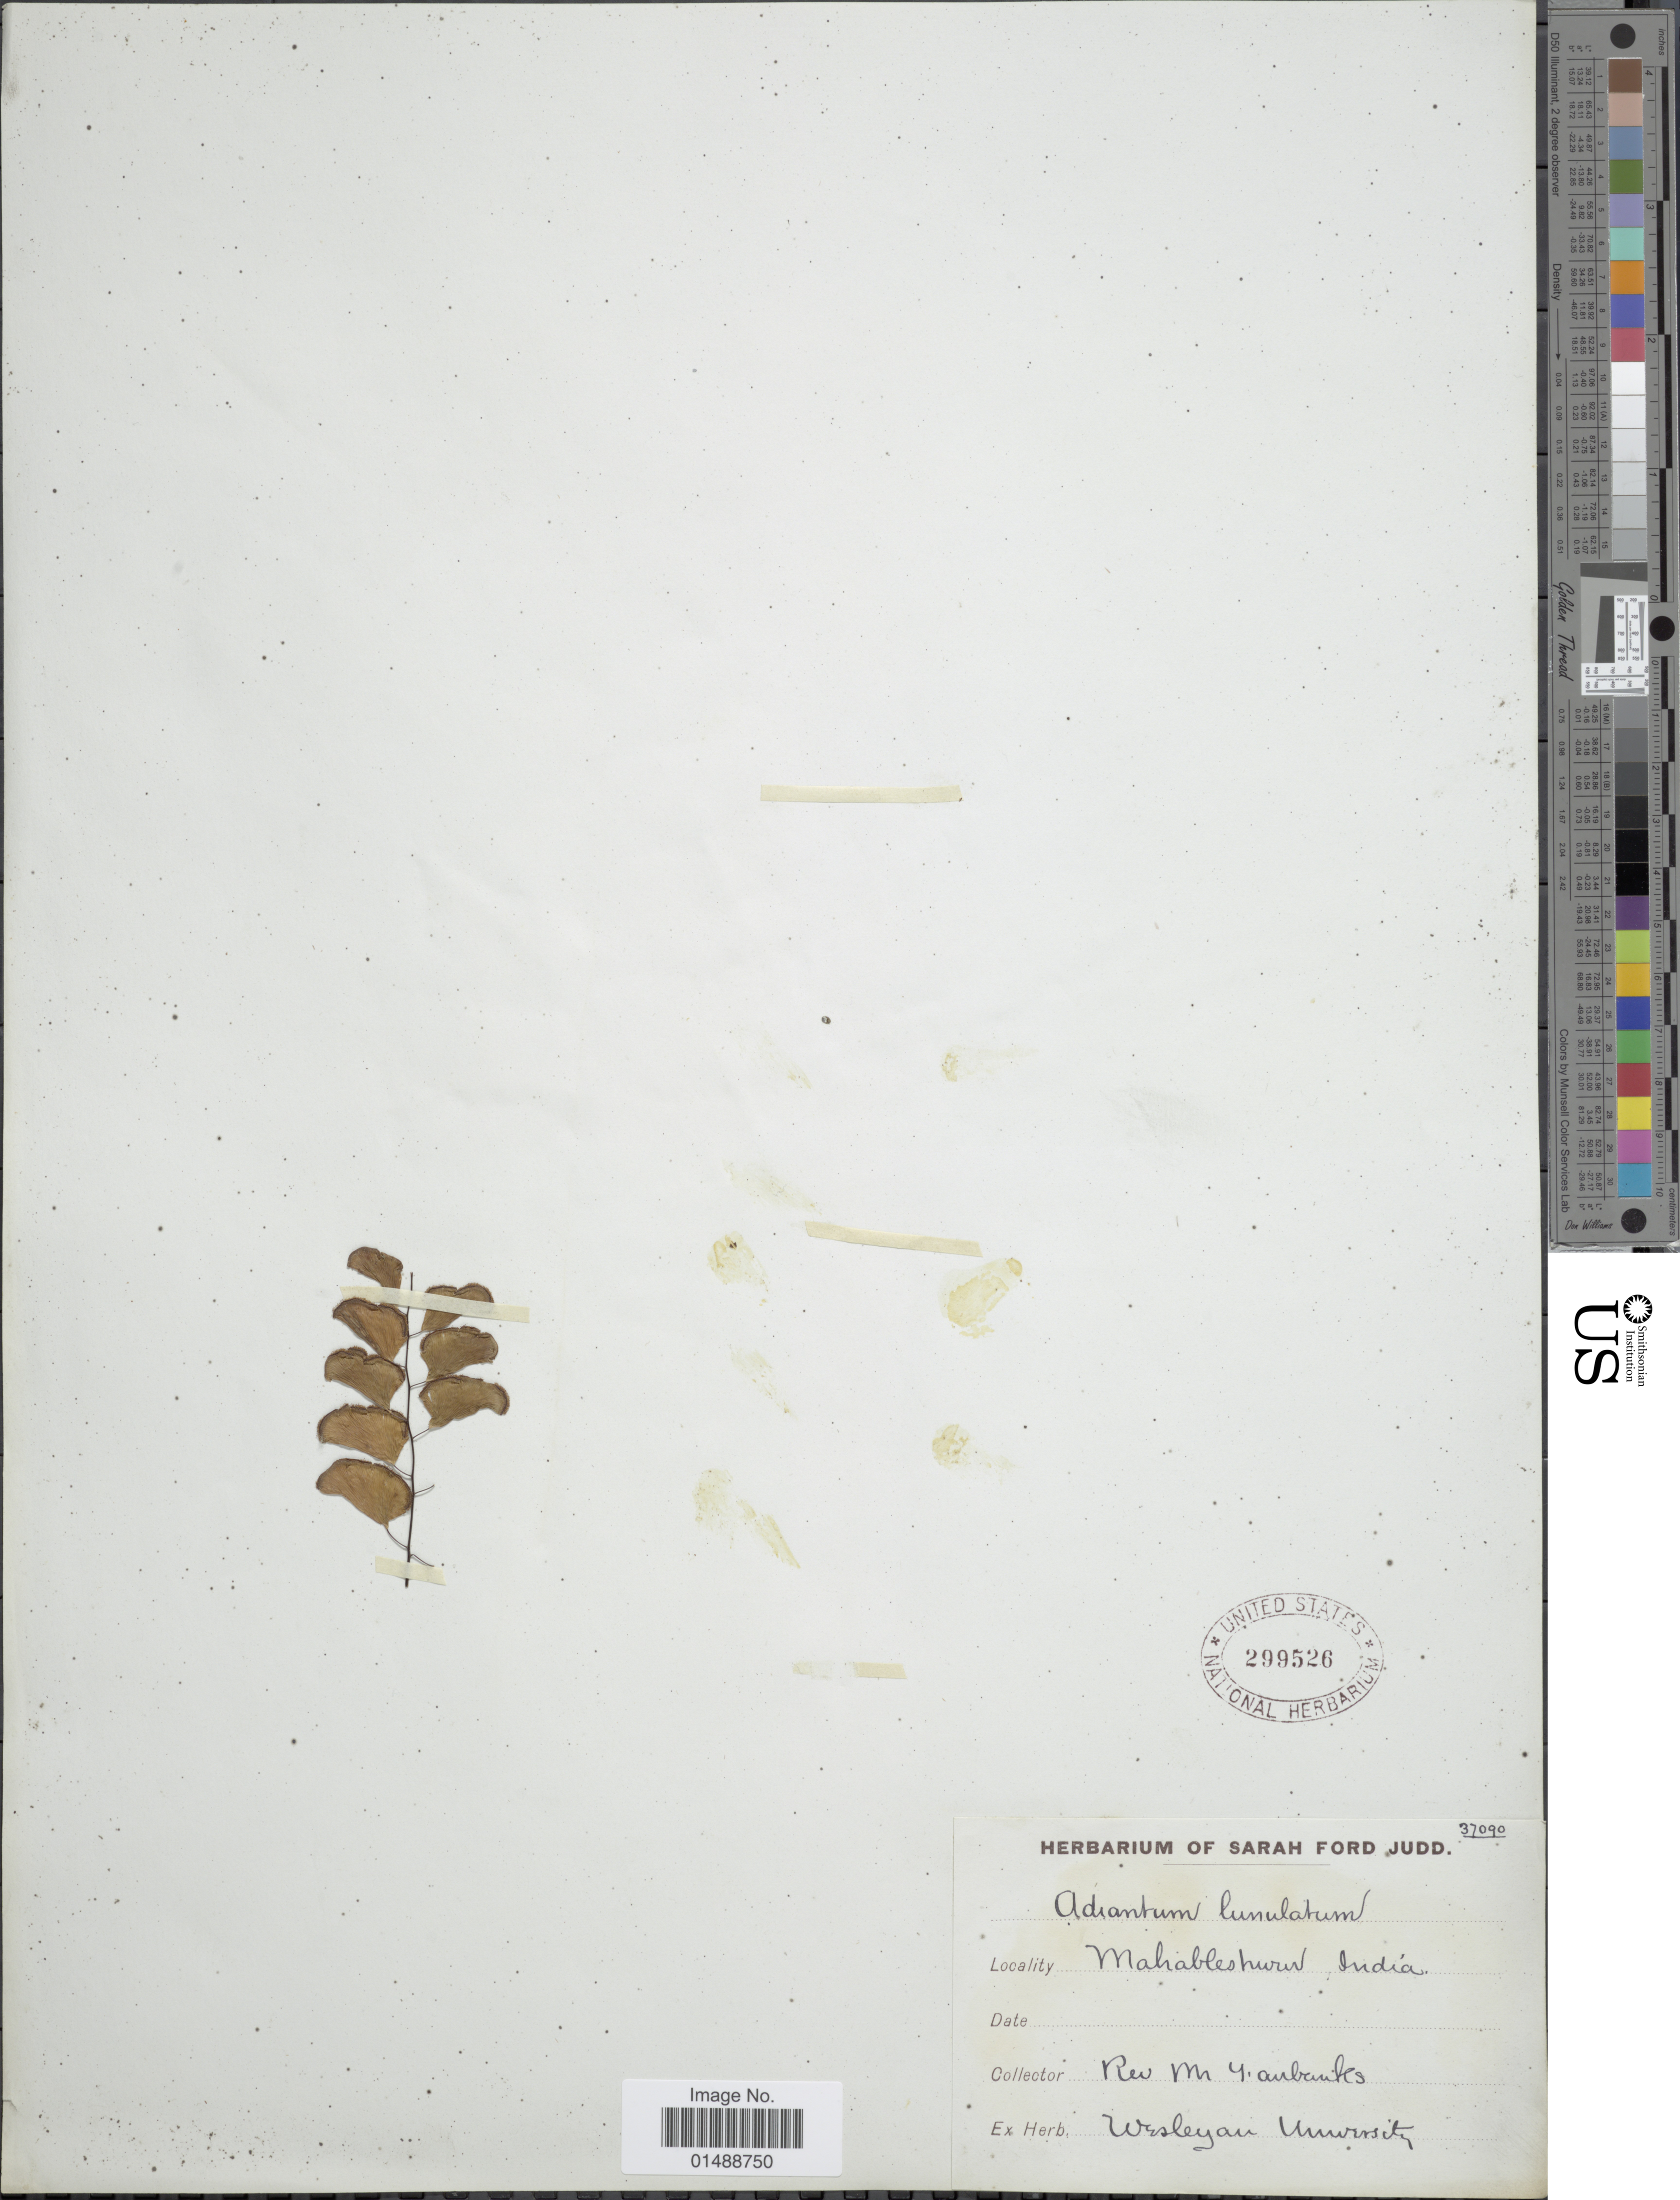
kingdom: Plantae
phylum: Tracheophyta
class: Polypodiopsida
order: Polypodiales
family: Pteridaceae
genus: Adiantum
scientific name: Adiantum philippense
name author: L.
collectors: M. Y'anbanks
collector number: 37090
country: India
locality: Mahableshwar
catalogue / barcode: US 299526